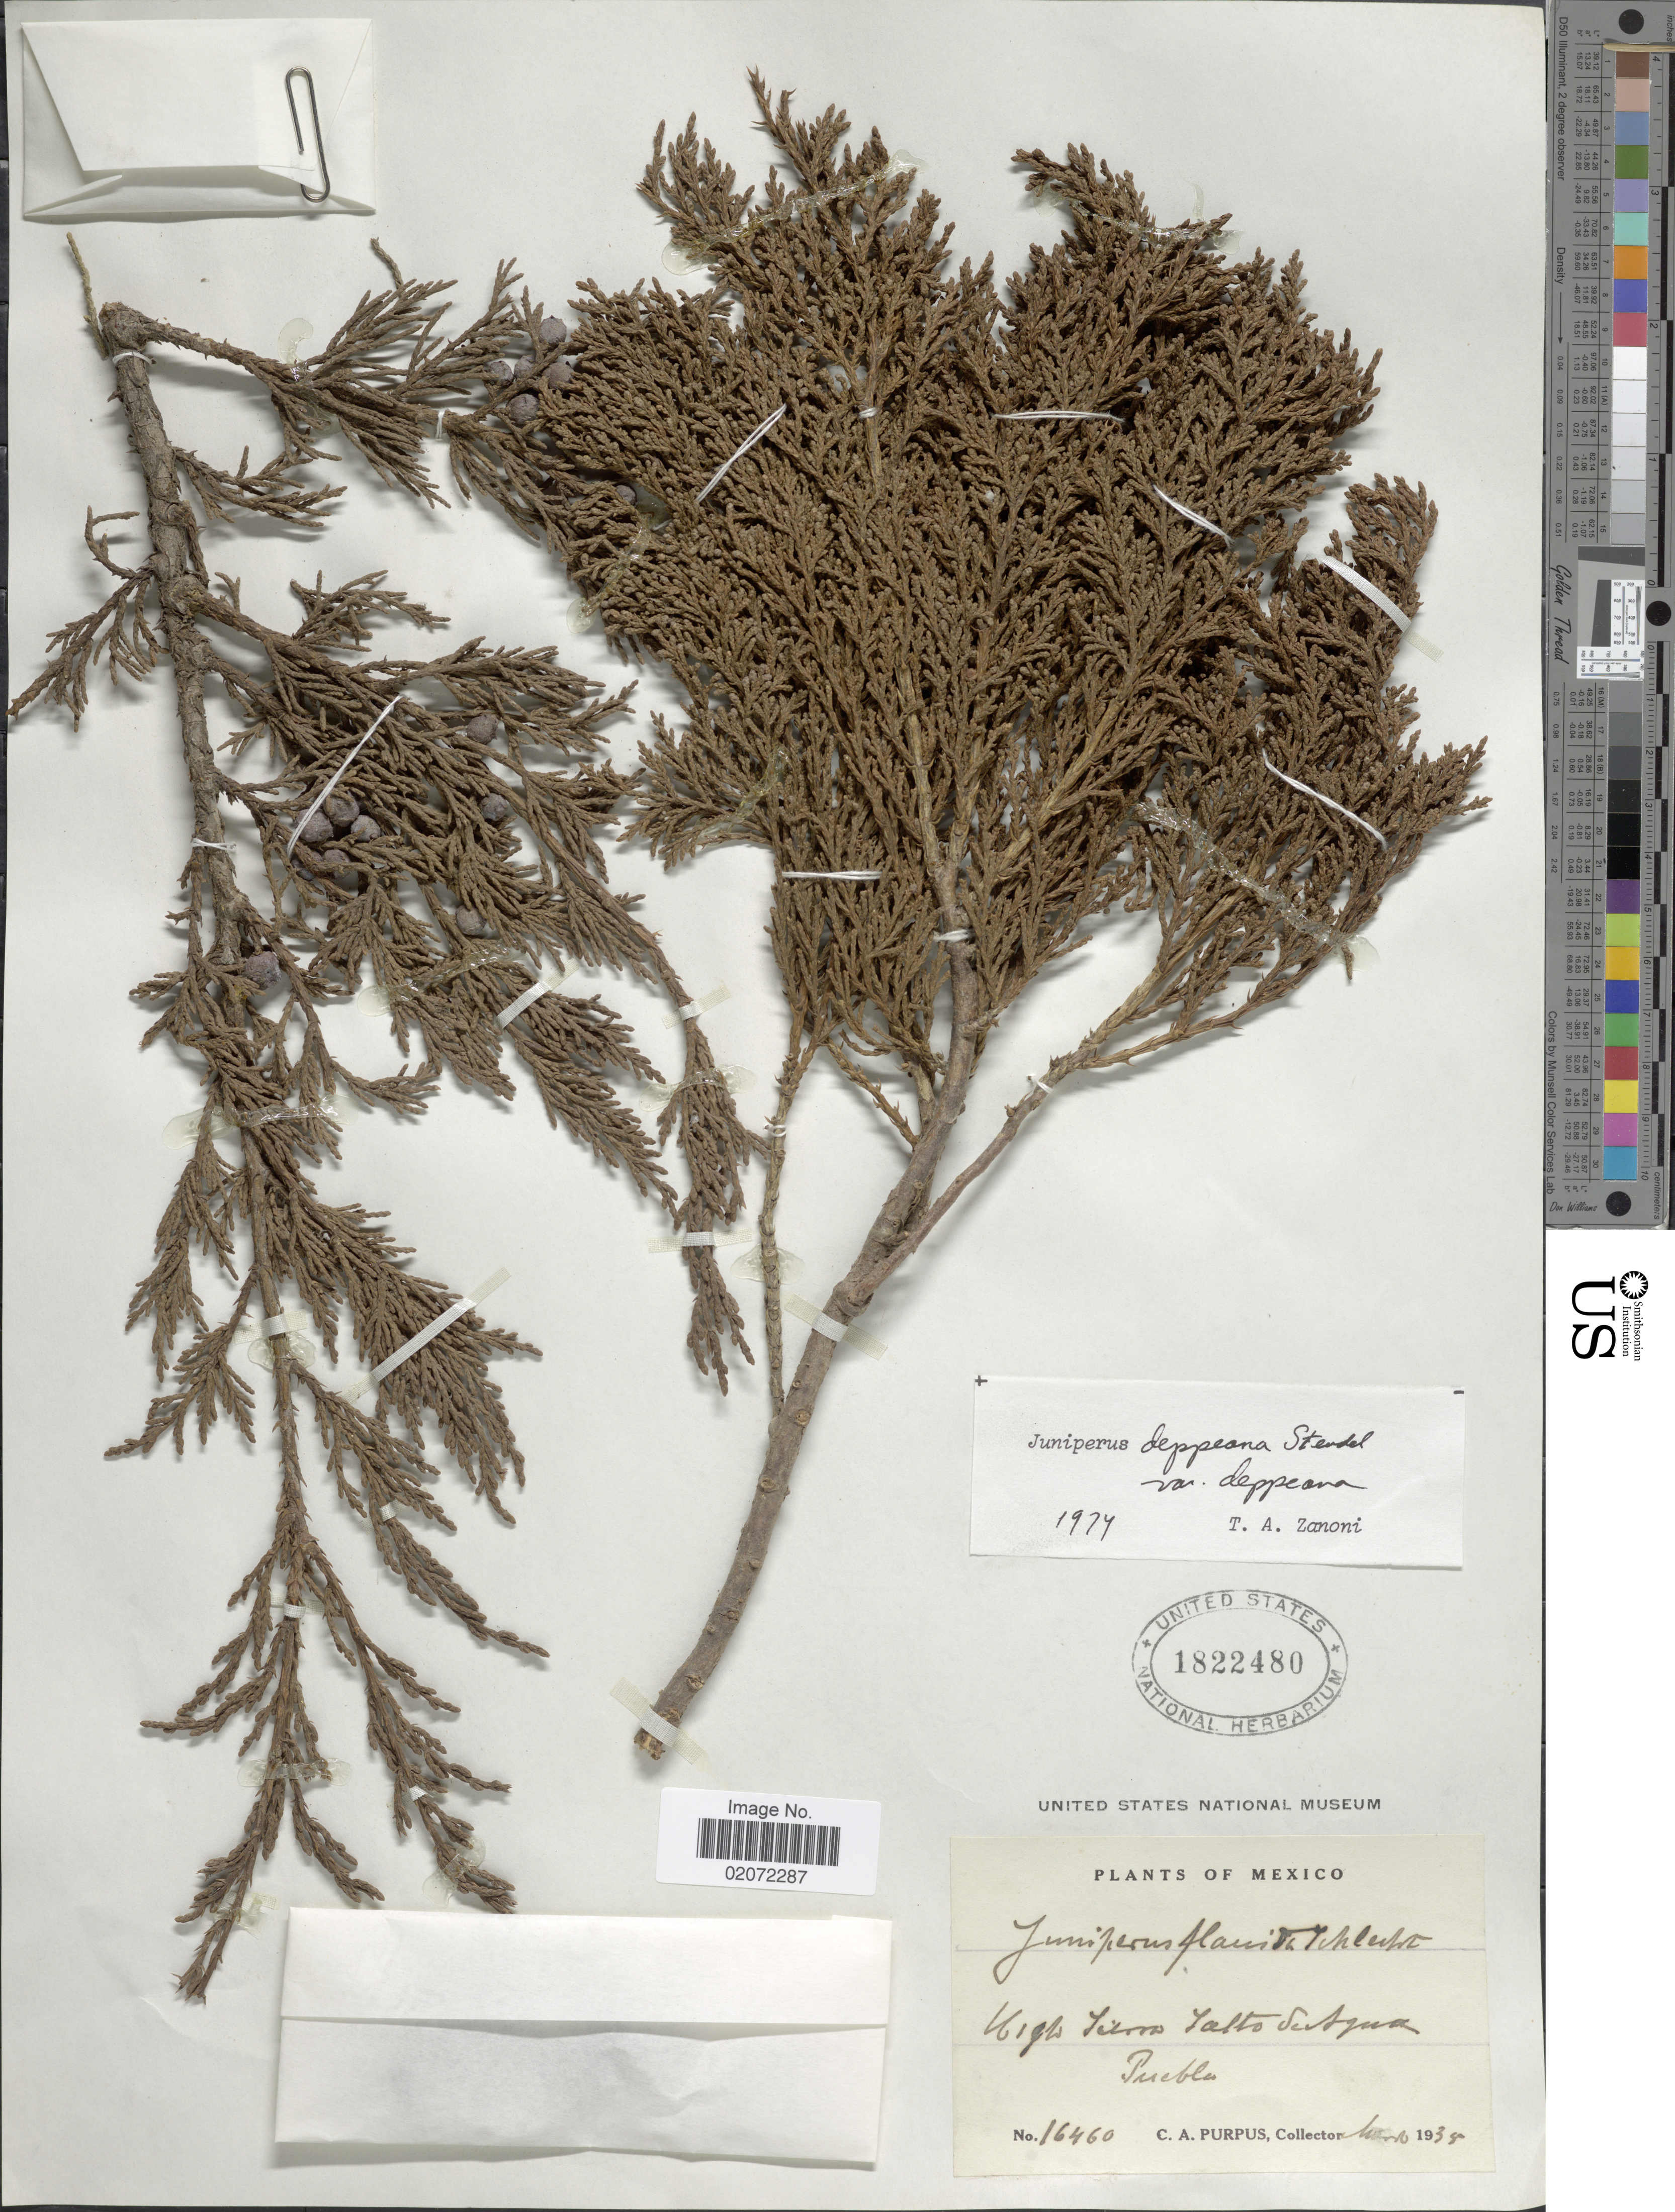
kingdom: Plantae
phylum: Tracheophyta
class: Pinopsida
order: Pinales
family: Cupressaceae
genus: Juniperus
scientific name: Juniperus deppeana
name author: Steud.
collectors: C. A. Purpus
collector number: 16460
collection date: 1935-03-16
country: Mexico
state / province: Puebla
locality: High Sierra alto de agua.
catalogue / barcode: US 1822480